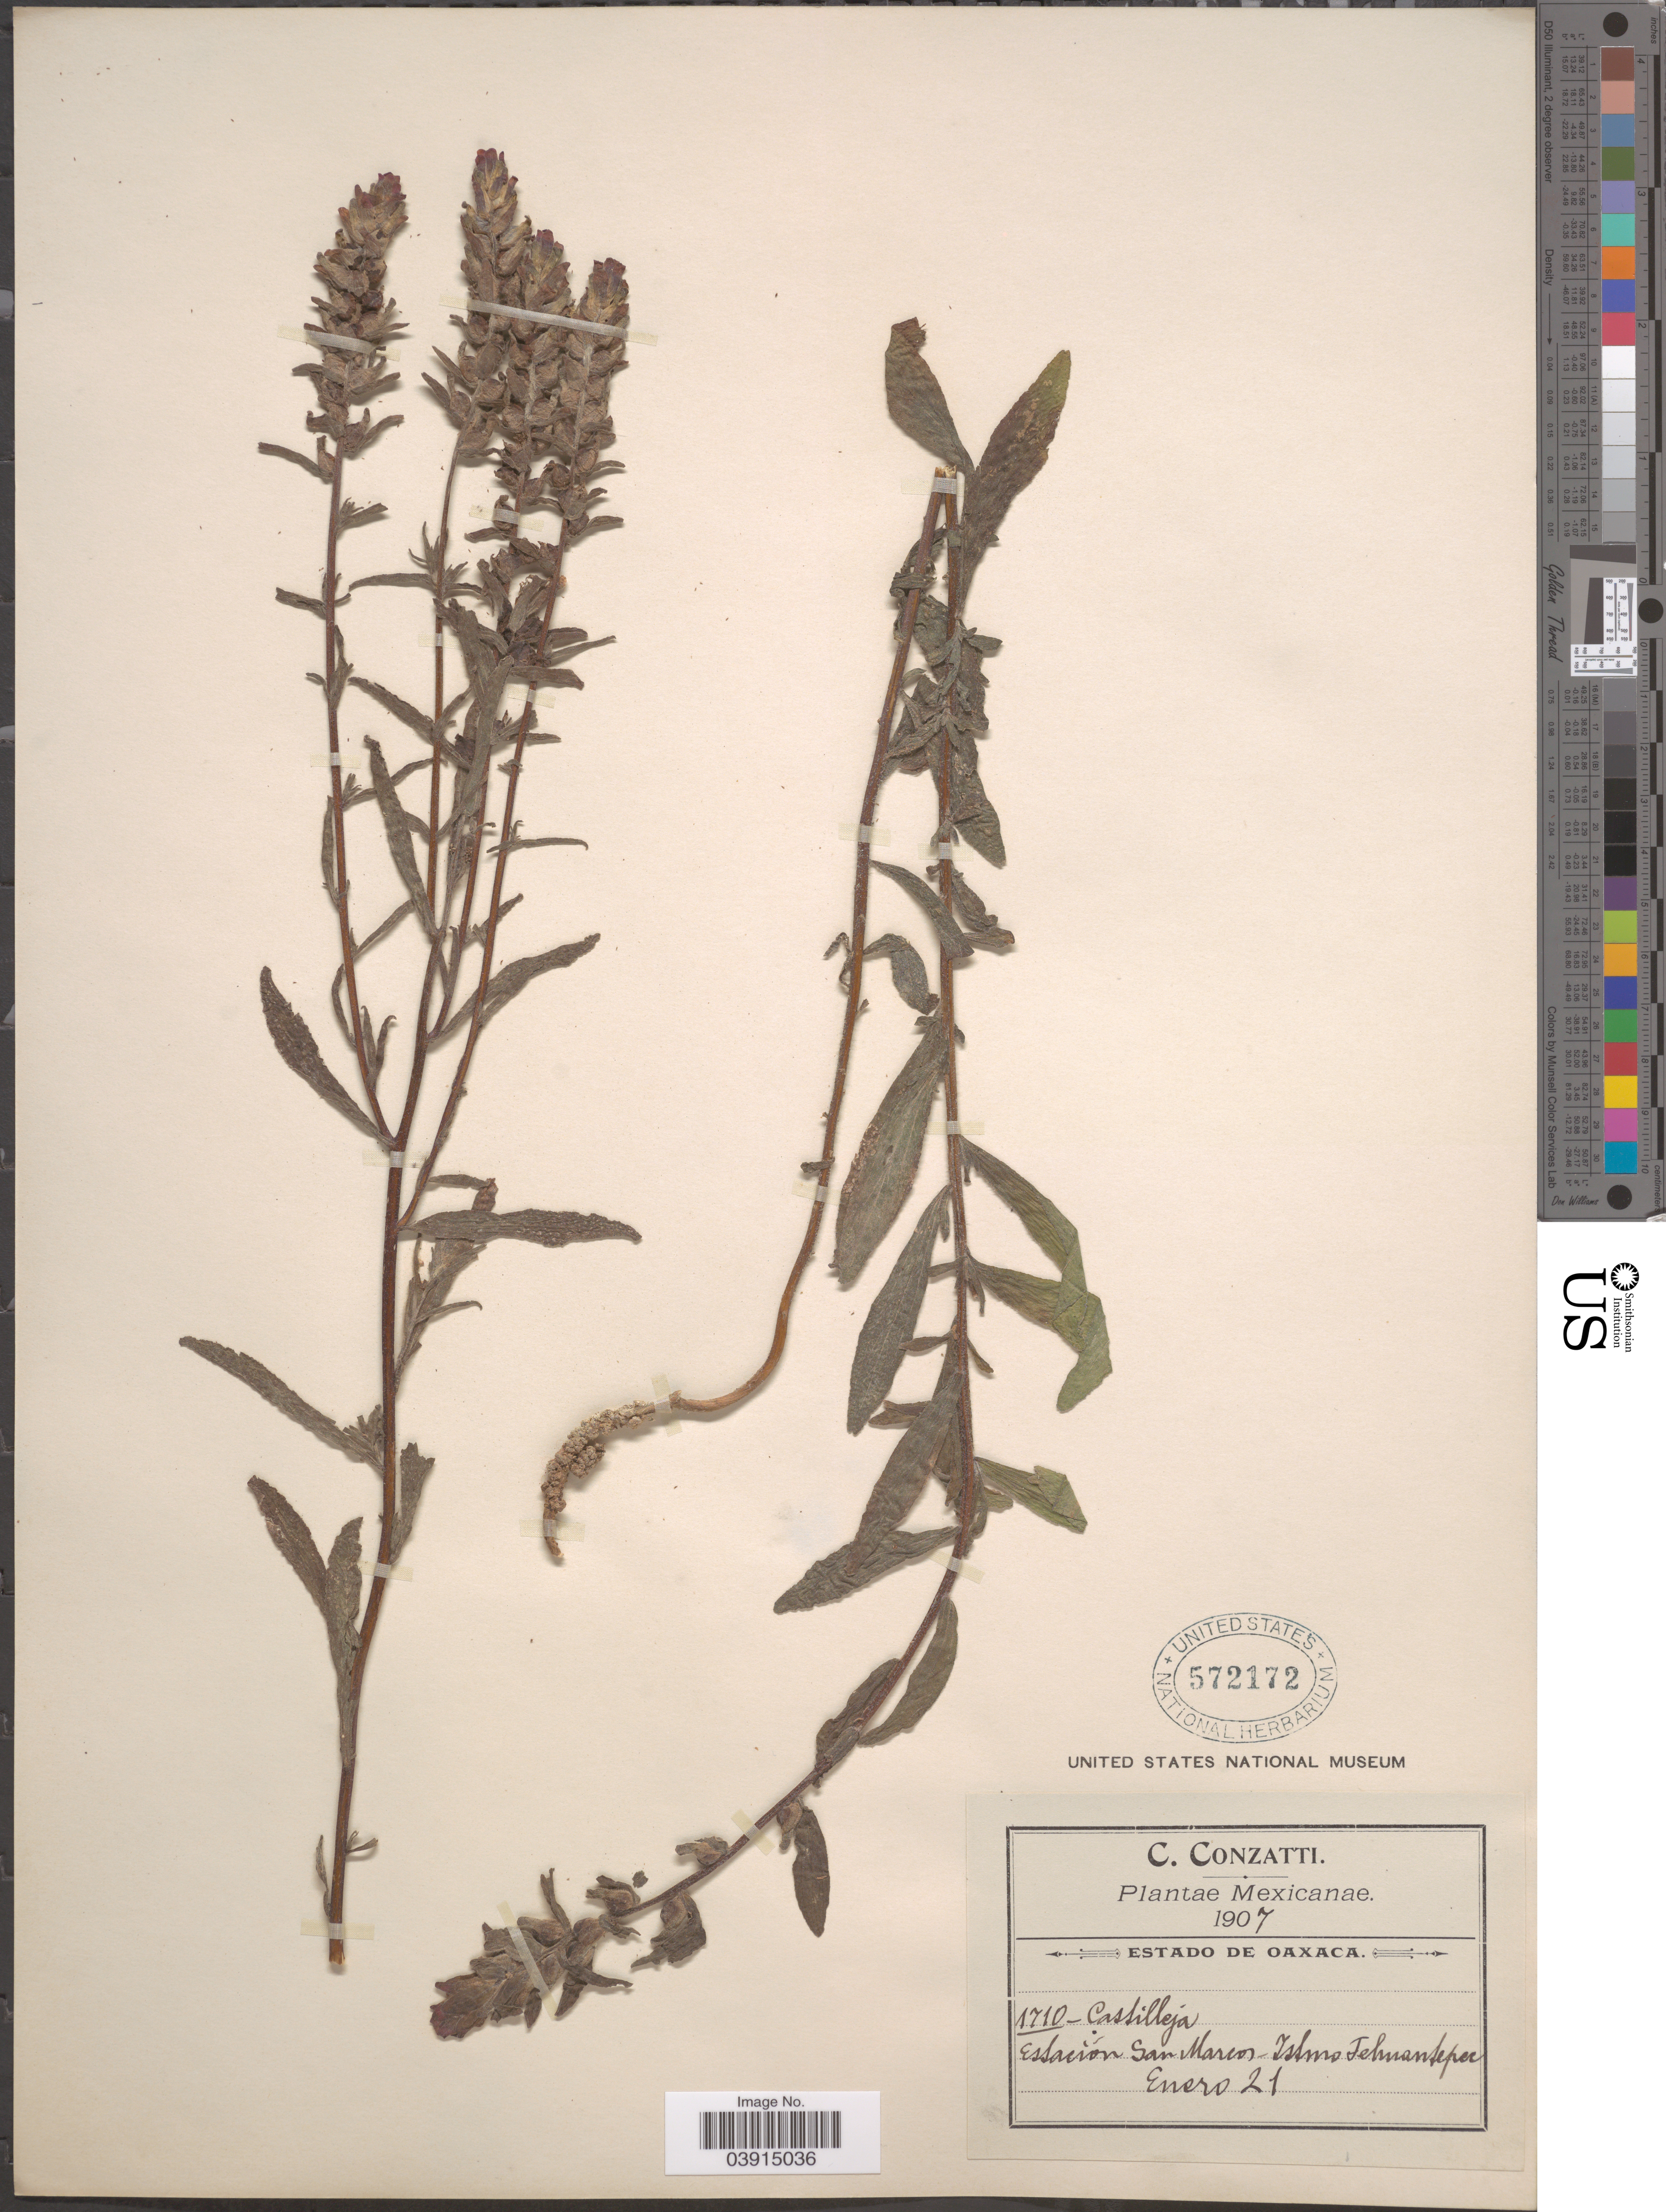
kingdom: Plantae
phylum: Tracheophyta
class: Magnoliopsida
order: Lamiales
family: Orobanchaceae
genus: Castilleja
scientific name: Castilleja arvensis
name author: Schltdl. & Cham.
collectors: C. Conzatti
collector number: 1710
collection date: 1907-01-21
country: Mexico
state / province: Oaxaca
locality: Estado de Oaxaca. Estación San Marcos - Istmo Tehuantepec.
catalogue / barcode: US 572172